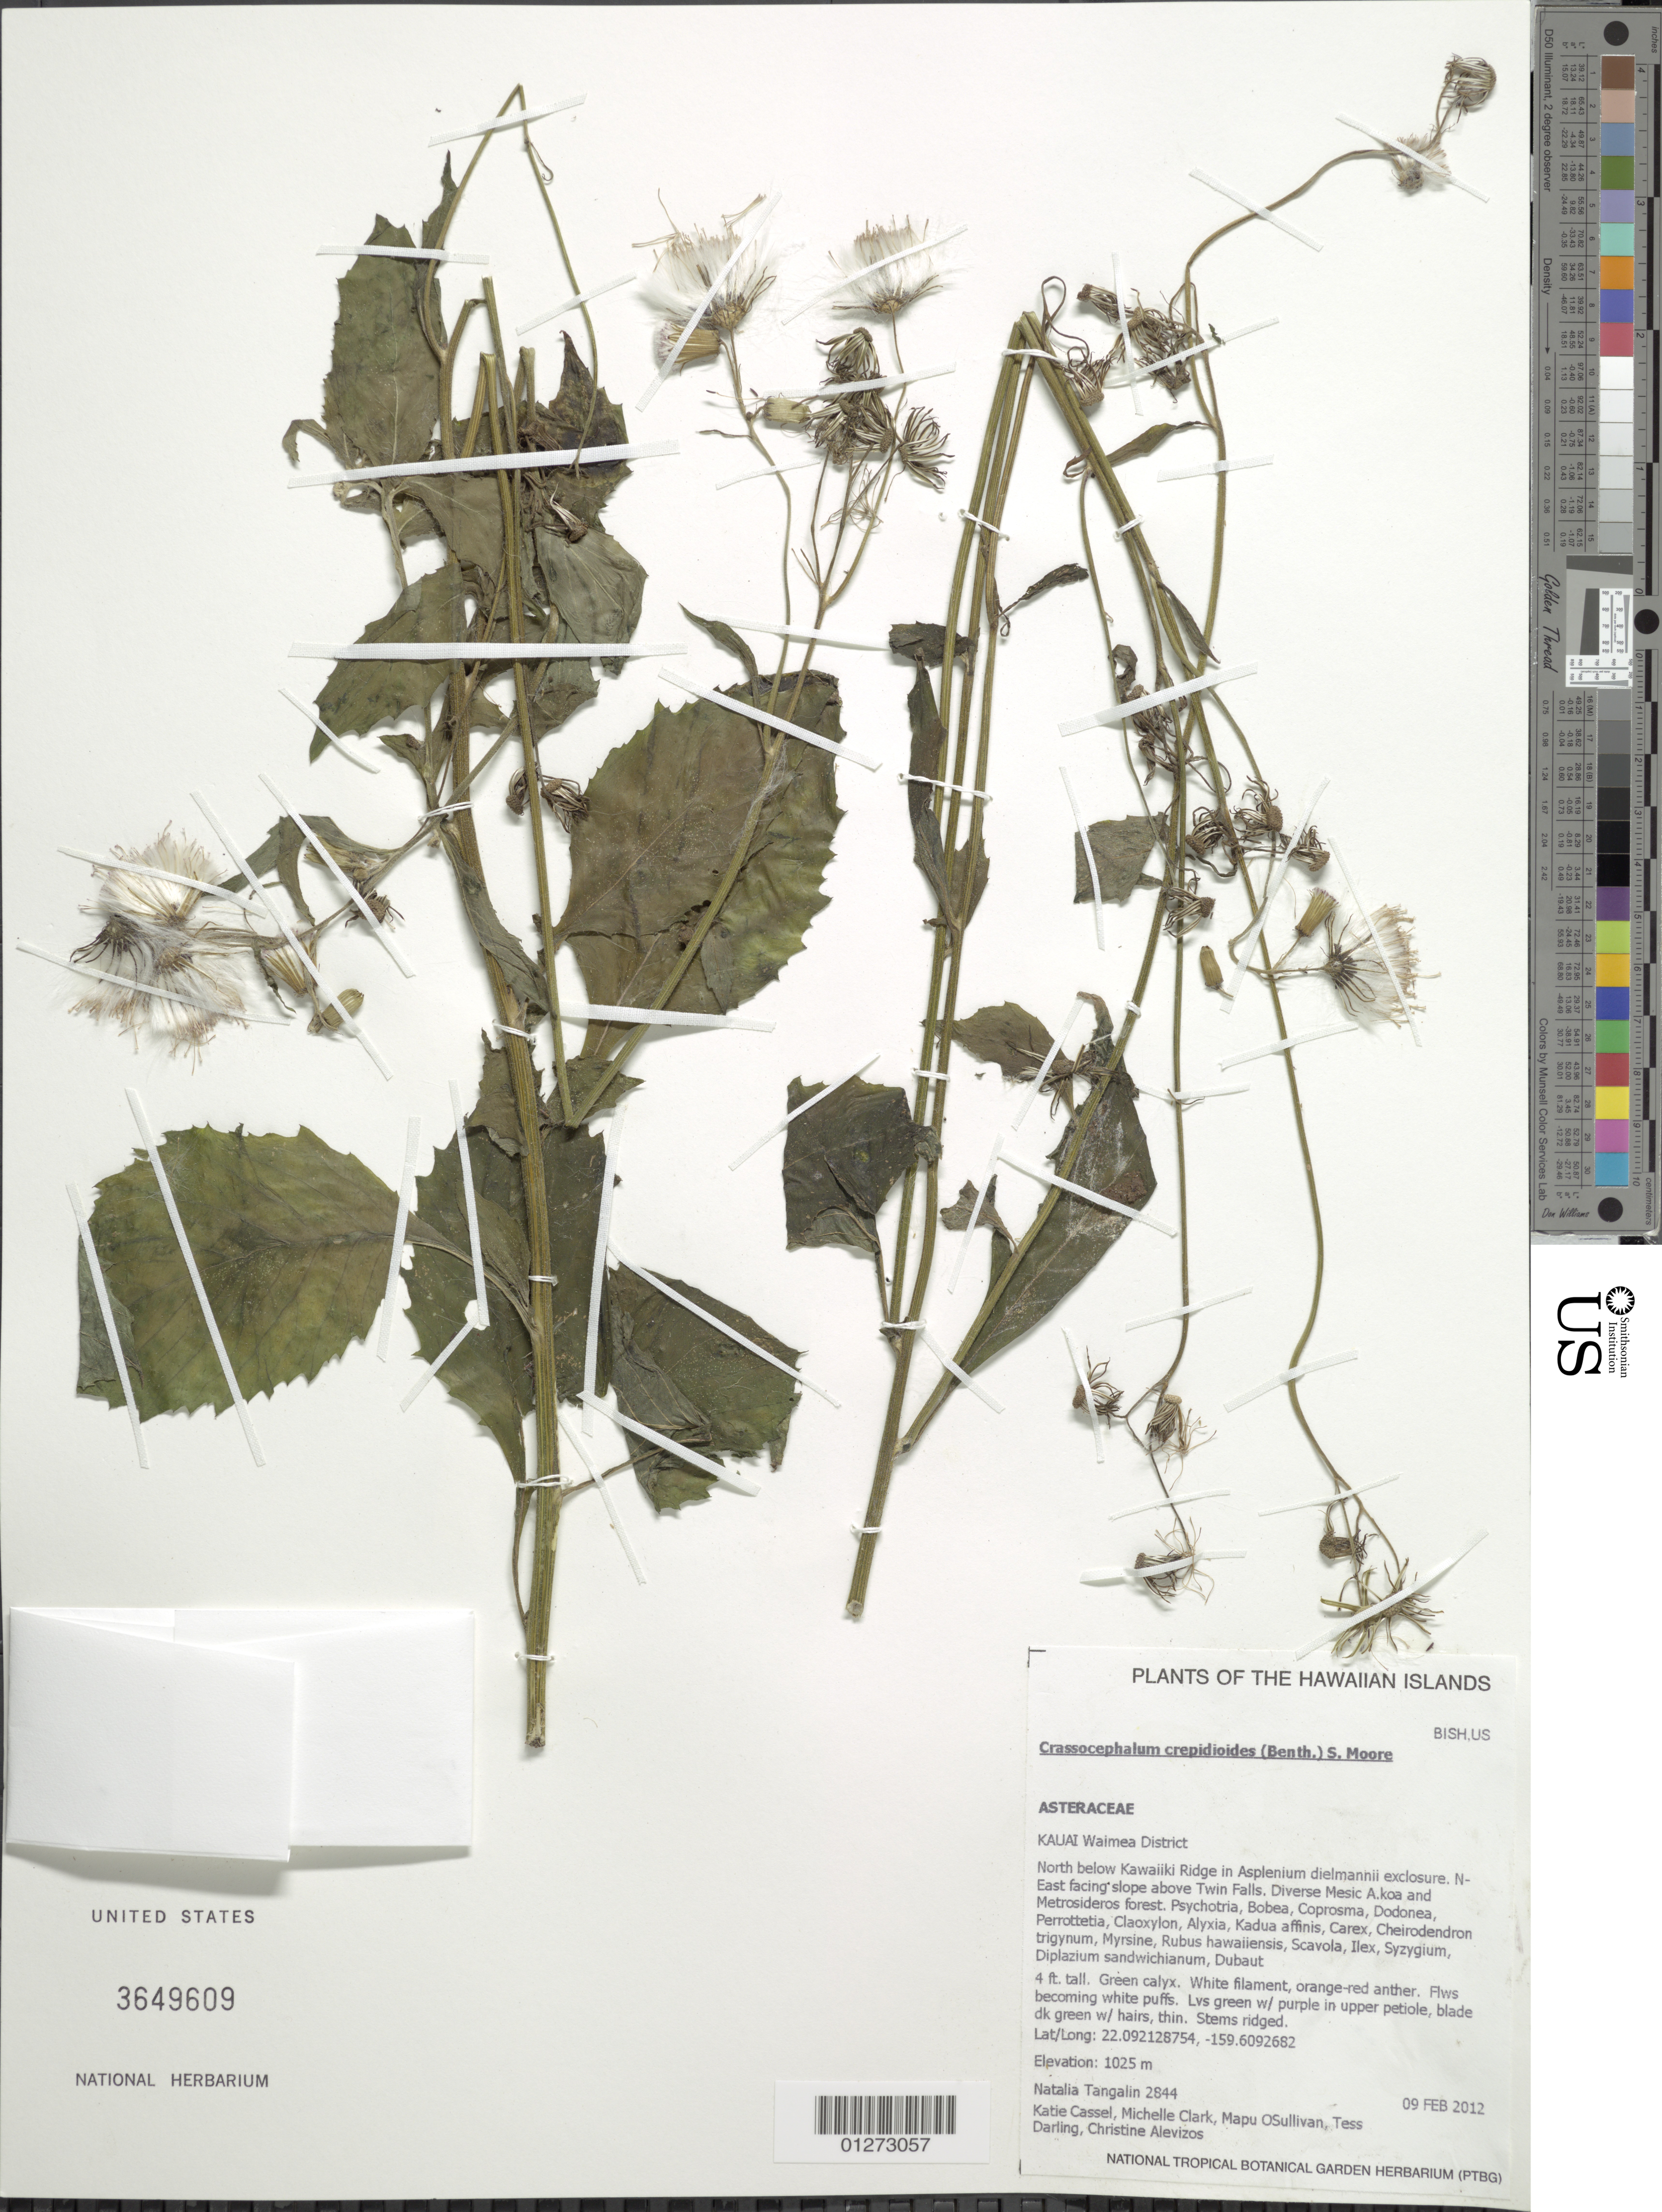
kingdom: Plantae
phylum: Tracheophyta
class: Magnoliopsida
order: Asterales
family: Asteraceae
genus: Crassocephalum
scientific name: Crassocephalum crepidioides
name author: (Benth.) S. Moore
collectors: N. Tangalin & M. Clark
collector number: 2844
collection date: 2012-02-09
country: United States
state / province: Hawaii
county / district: Kauai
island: Kaua'i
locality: Waimea District, North below Kawaiiki Ridge in Asplenium dielmannii exclosure, NE facing slope above Twin Falls.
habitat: Diverse mesic forest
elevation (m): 1025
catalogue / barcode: US 3649609